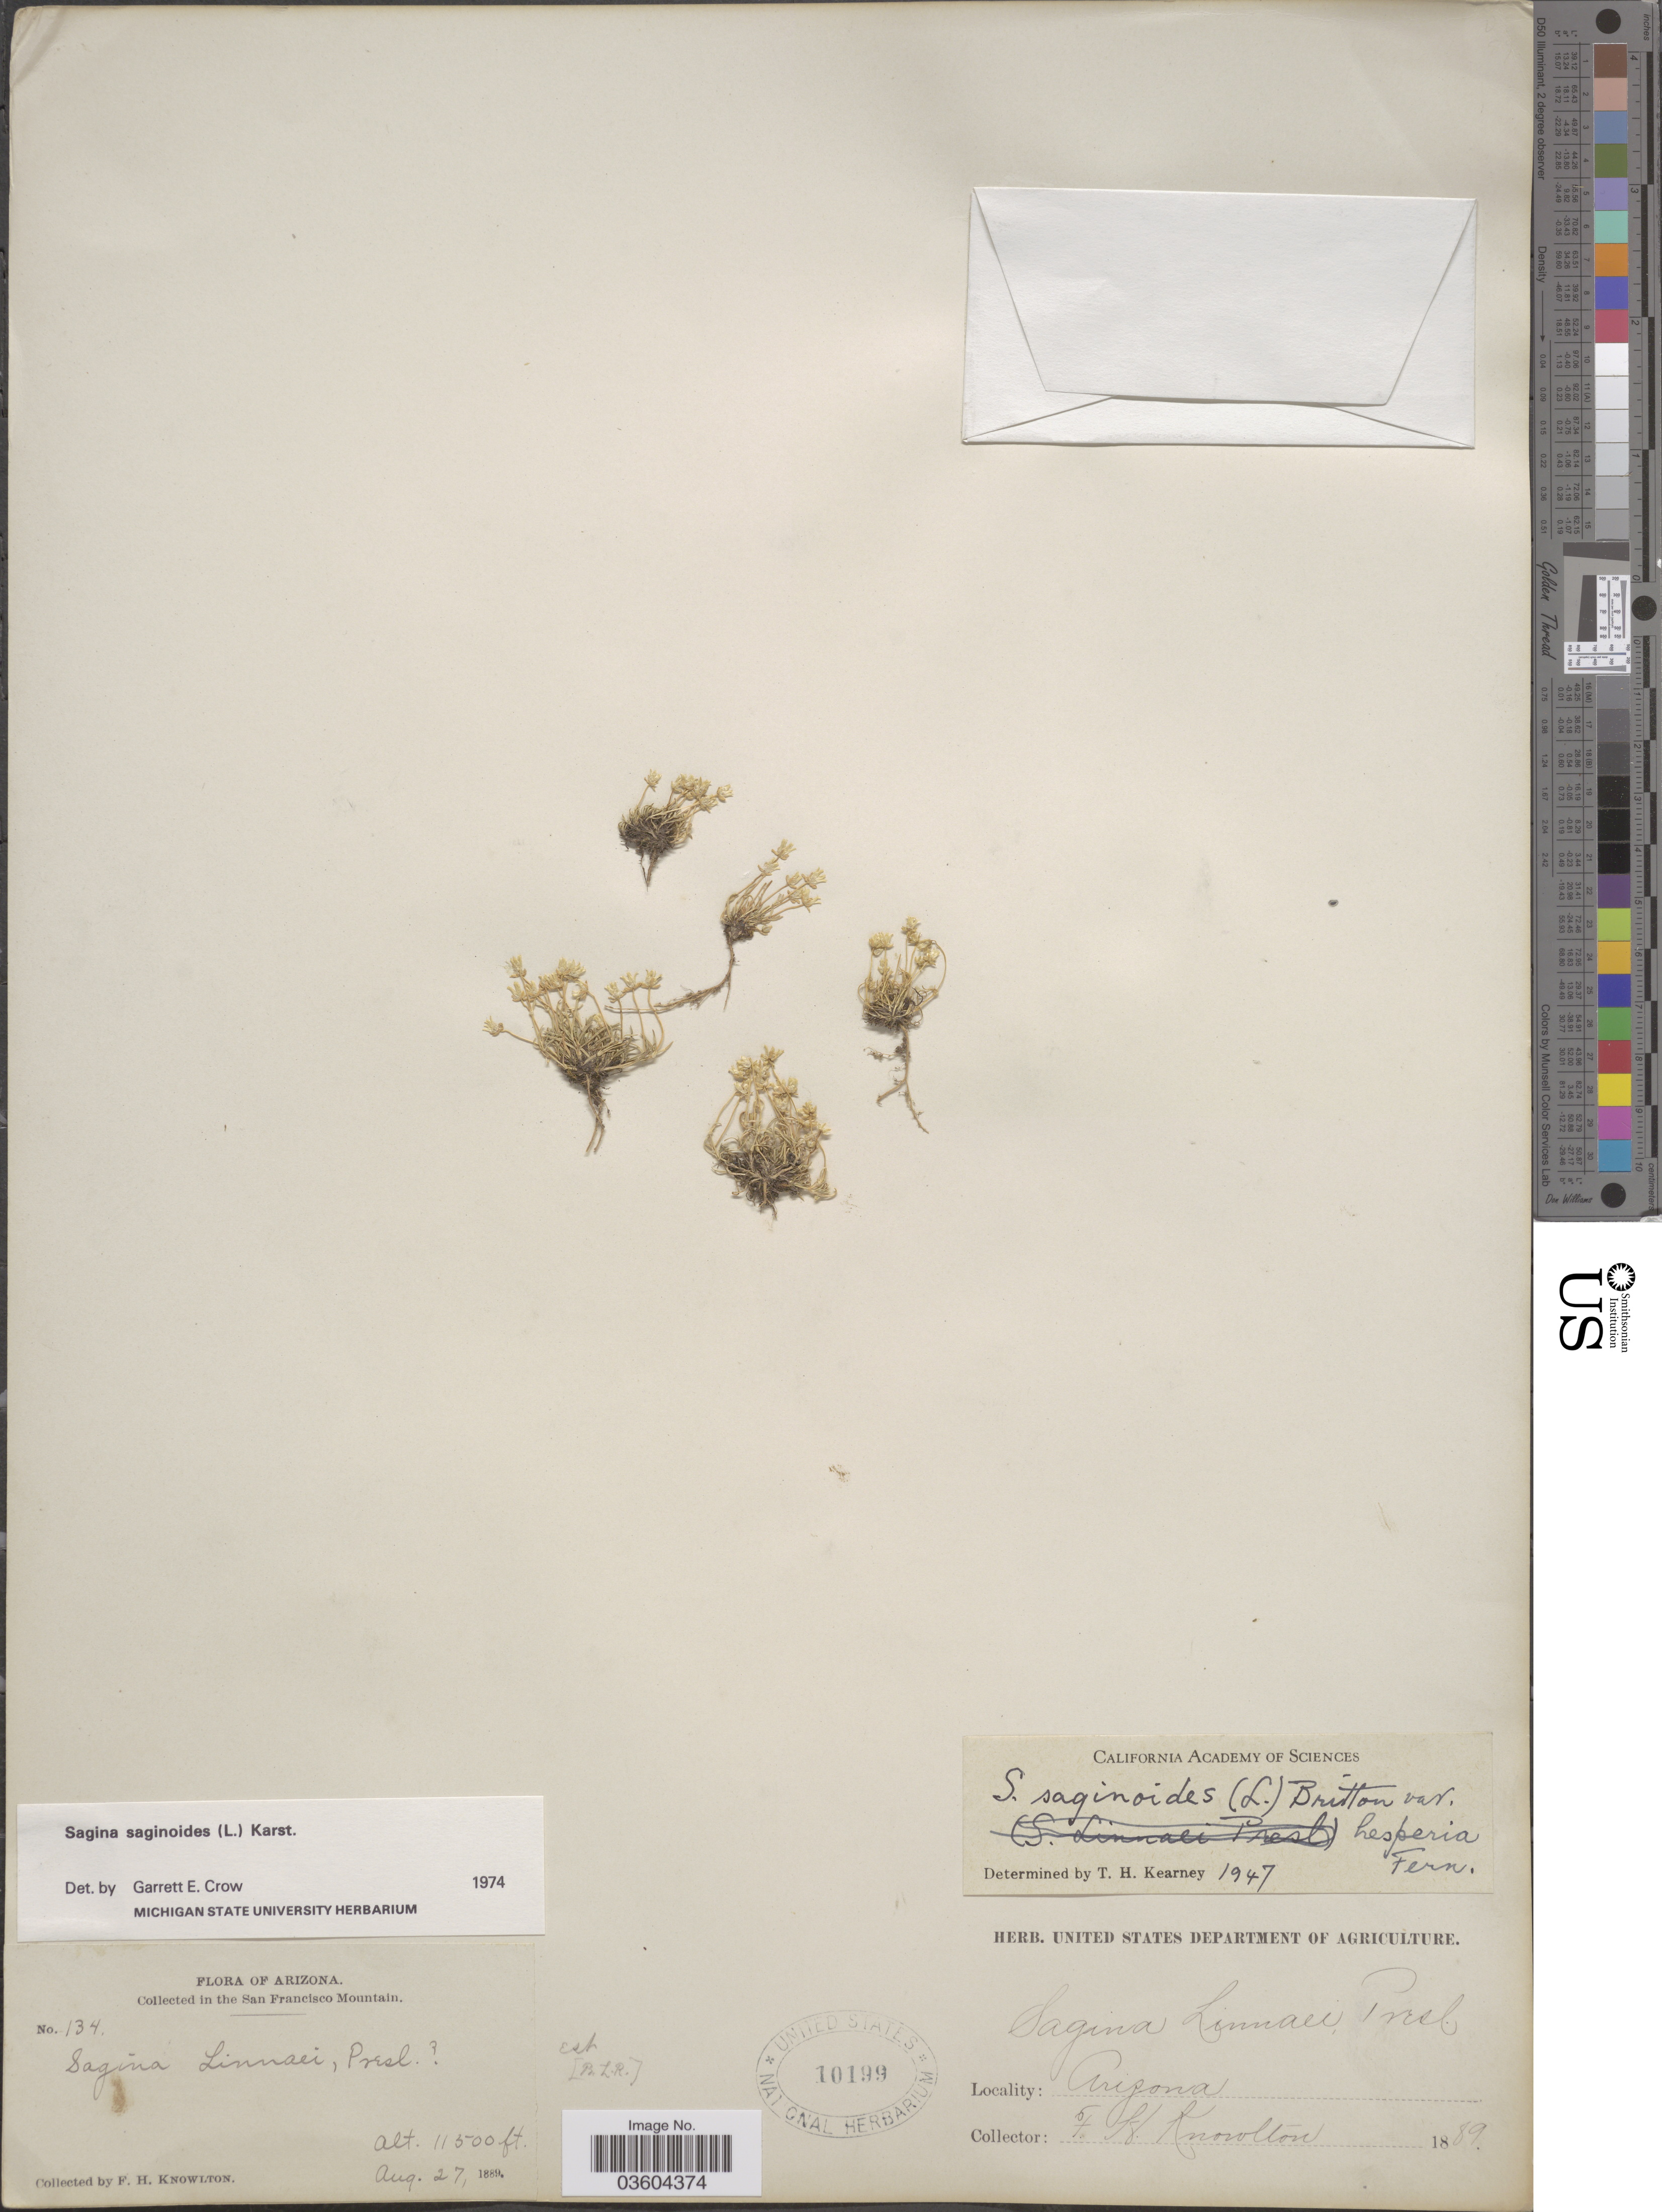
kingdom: Plantae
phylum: Tracheophyta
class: Magnoliopsida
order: Caryophyllales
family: Caryophyllaceae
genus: Sagina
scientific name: Sagina saginoides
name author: (L.) H. Karst.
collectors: F. H. Knowlton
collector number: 134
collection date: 1889-08-27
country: United States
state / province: Arizona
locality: The San Francisco Mountain.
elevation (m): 3505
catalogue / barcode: US 10199